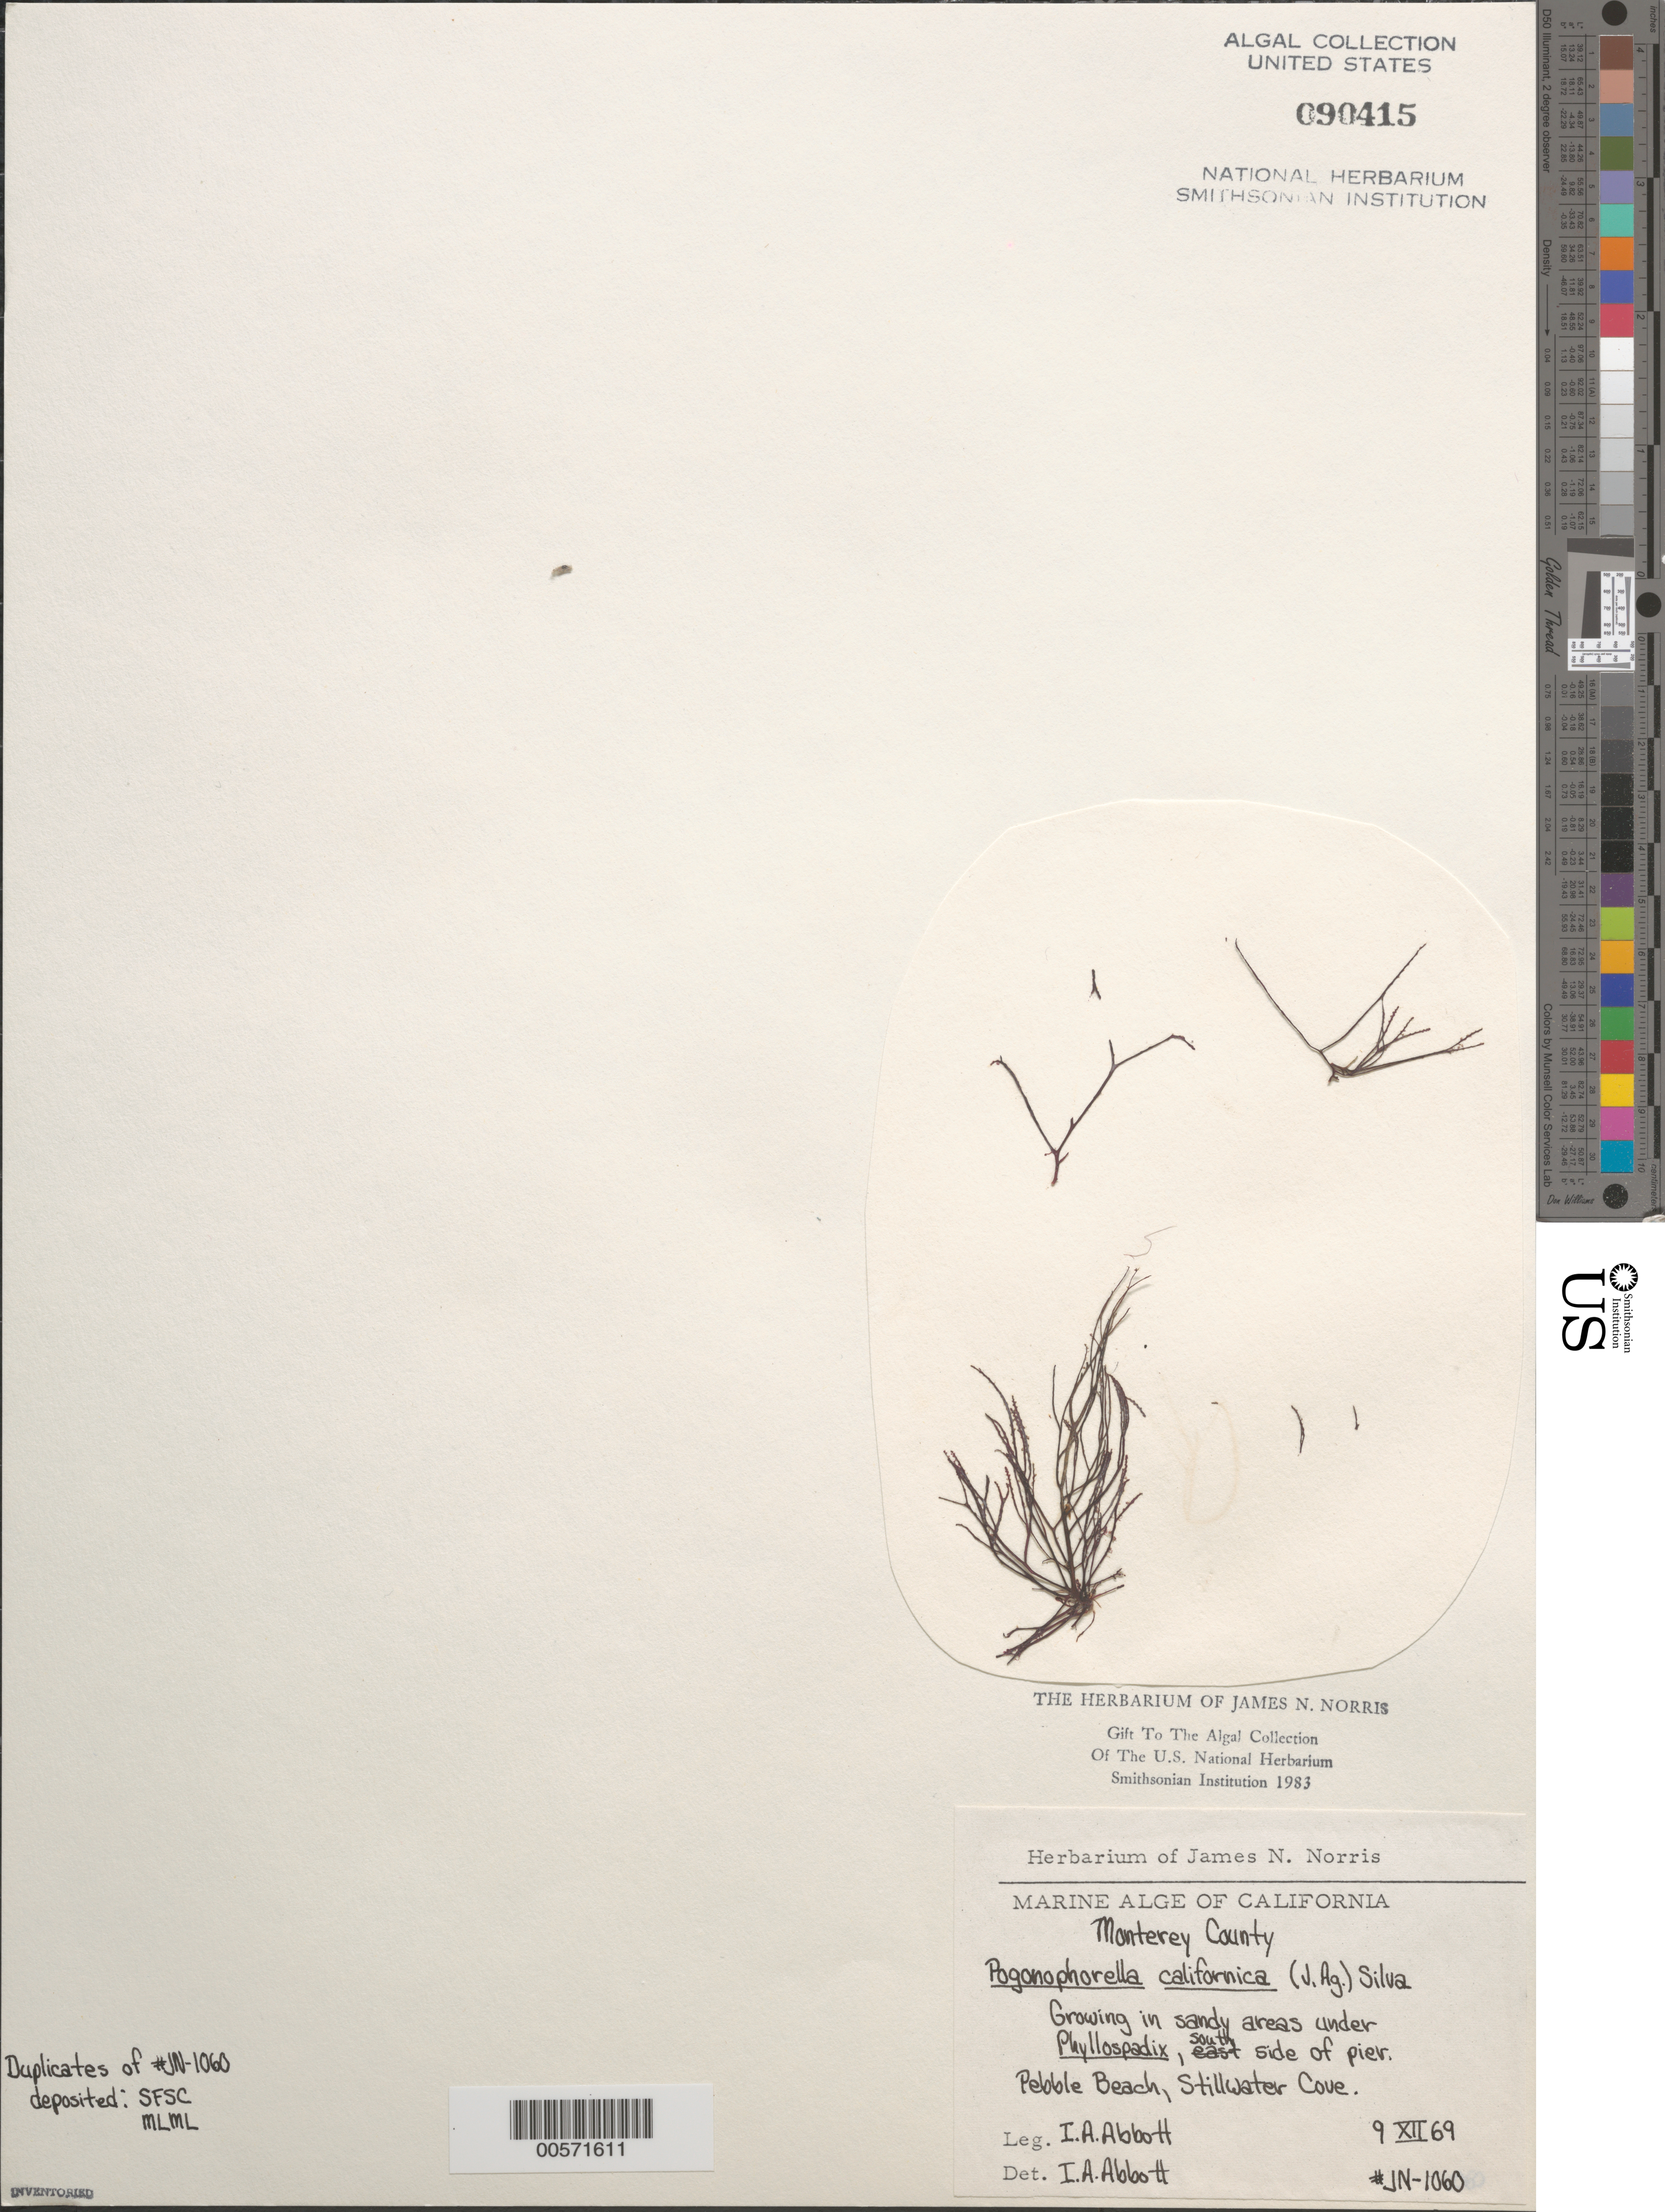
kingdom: Plantae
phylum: Rhodophyta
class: Florideophyceae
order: Ceramiales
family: Dasyaceae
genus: Dasya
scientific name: Dasya binghamiae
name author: A.J.K. Millar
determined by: Algae name updating Project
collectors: I. A. Abbott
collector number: JN-1060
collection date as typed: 09 Dec 1969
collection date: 1969-12-09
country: United States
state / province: California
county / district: Monterey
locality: Stillwater Cove, Pebble Beach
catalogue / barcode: US 90415